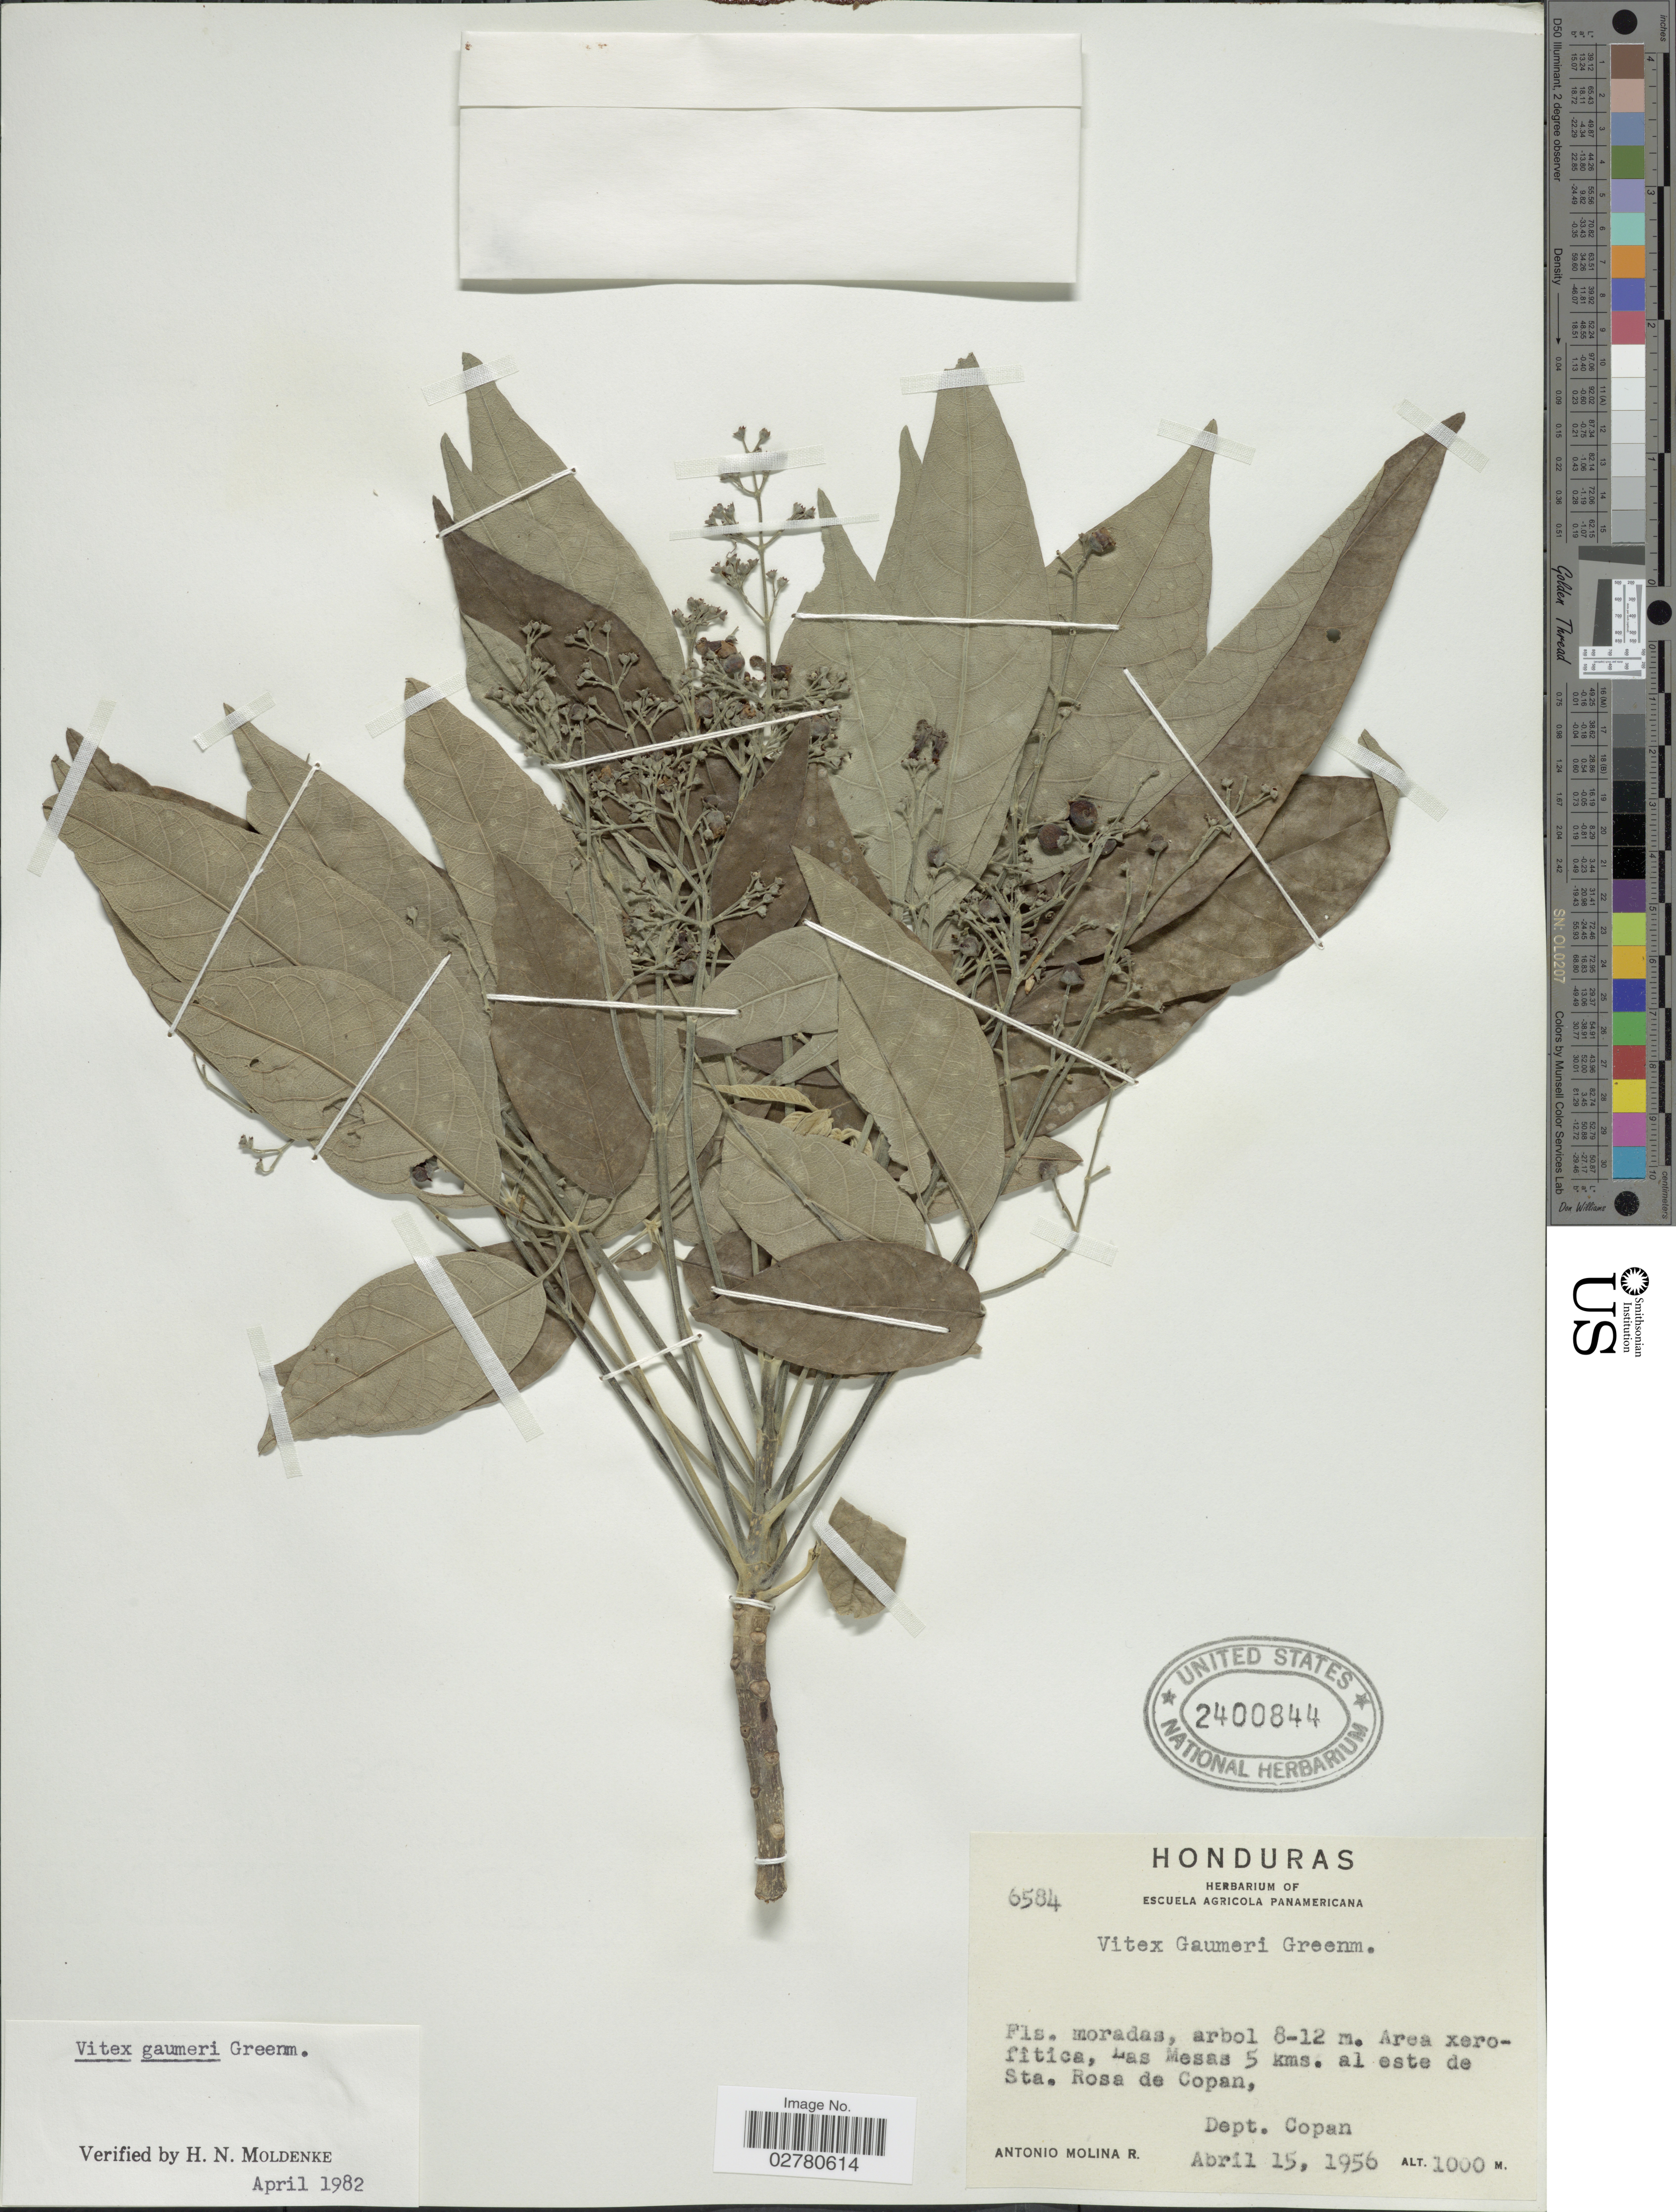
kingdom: Plantae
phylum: Tracheophyta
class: Magnoliopsida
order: Lamiales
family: Lamiaceae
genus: Vitex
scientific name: Vitex gaumeri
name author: Greenm.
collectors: A. Molina R.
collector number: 6584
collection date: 1956-04-15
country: Honduras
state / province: Copán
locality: Area xerofîtica, Las Mesas 5 kms. al este de Sta. Rosa de Copan, Dept. Copan.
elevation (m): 1000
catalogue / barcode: US 2400844